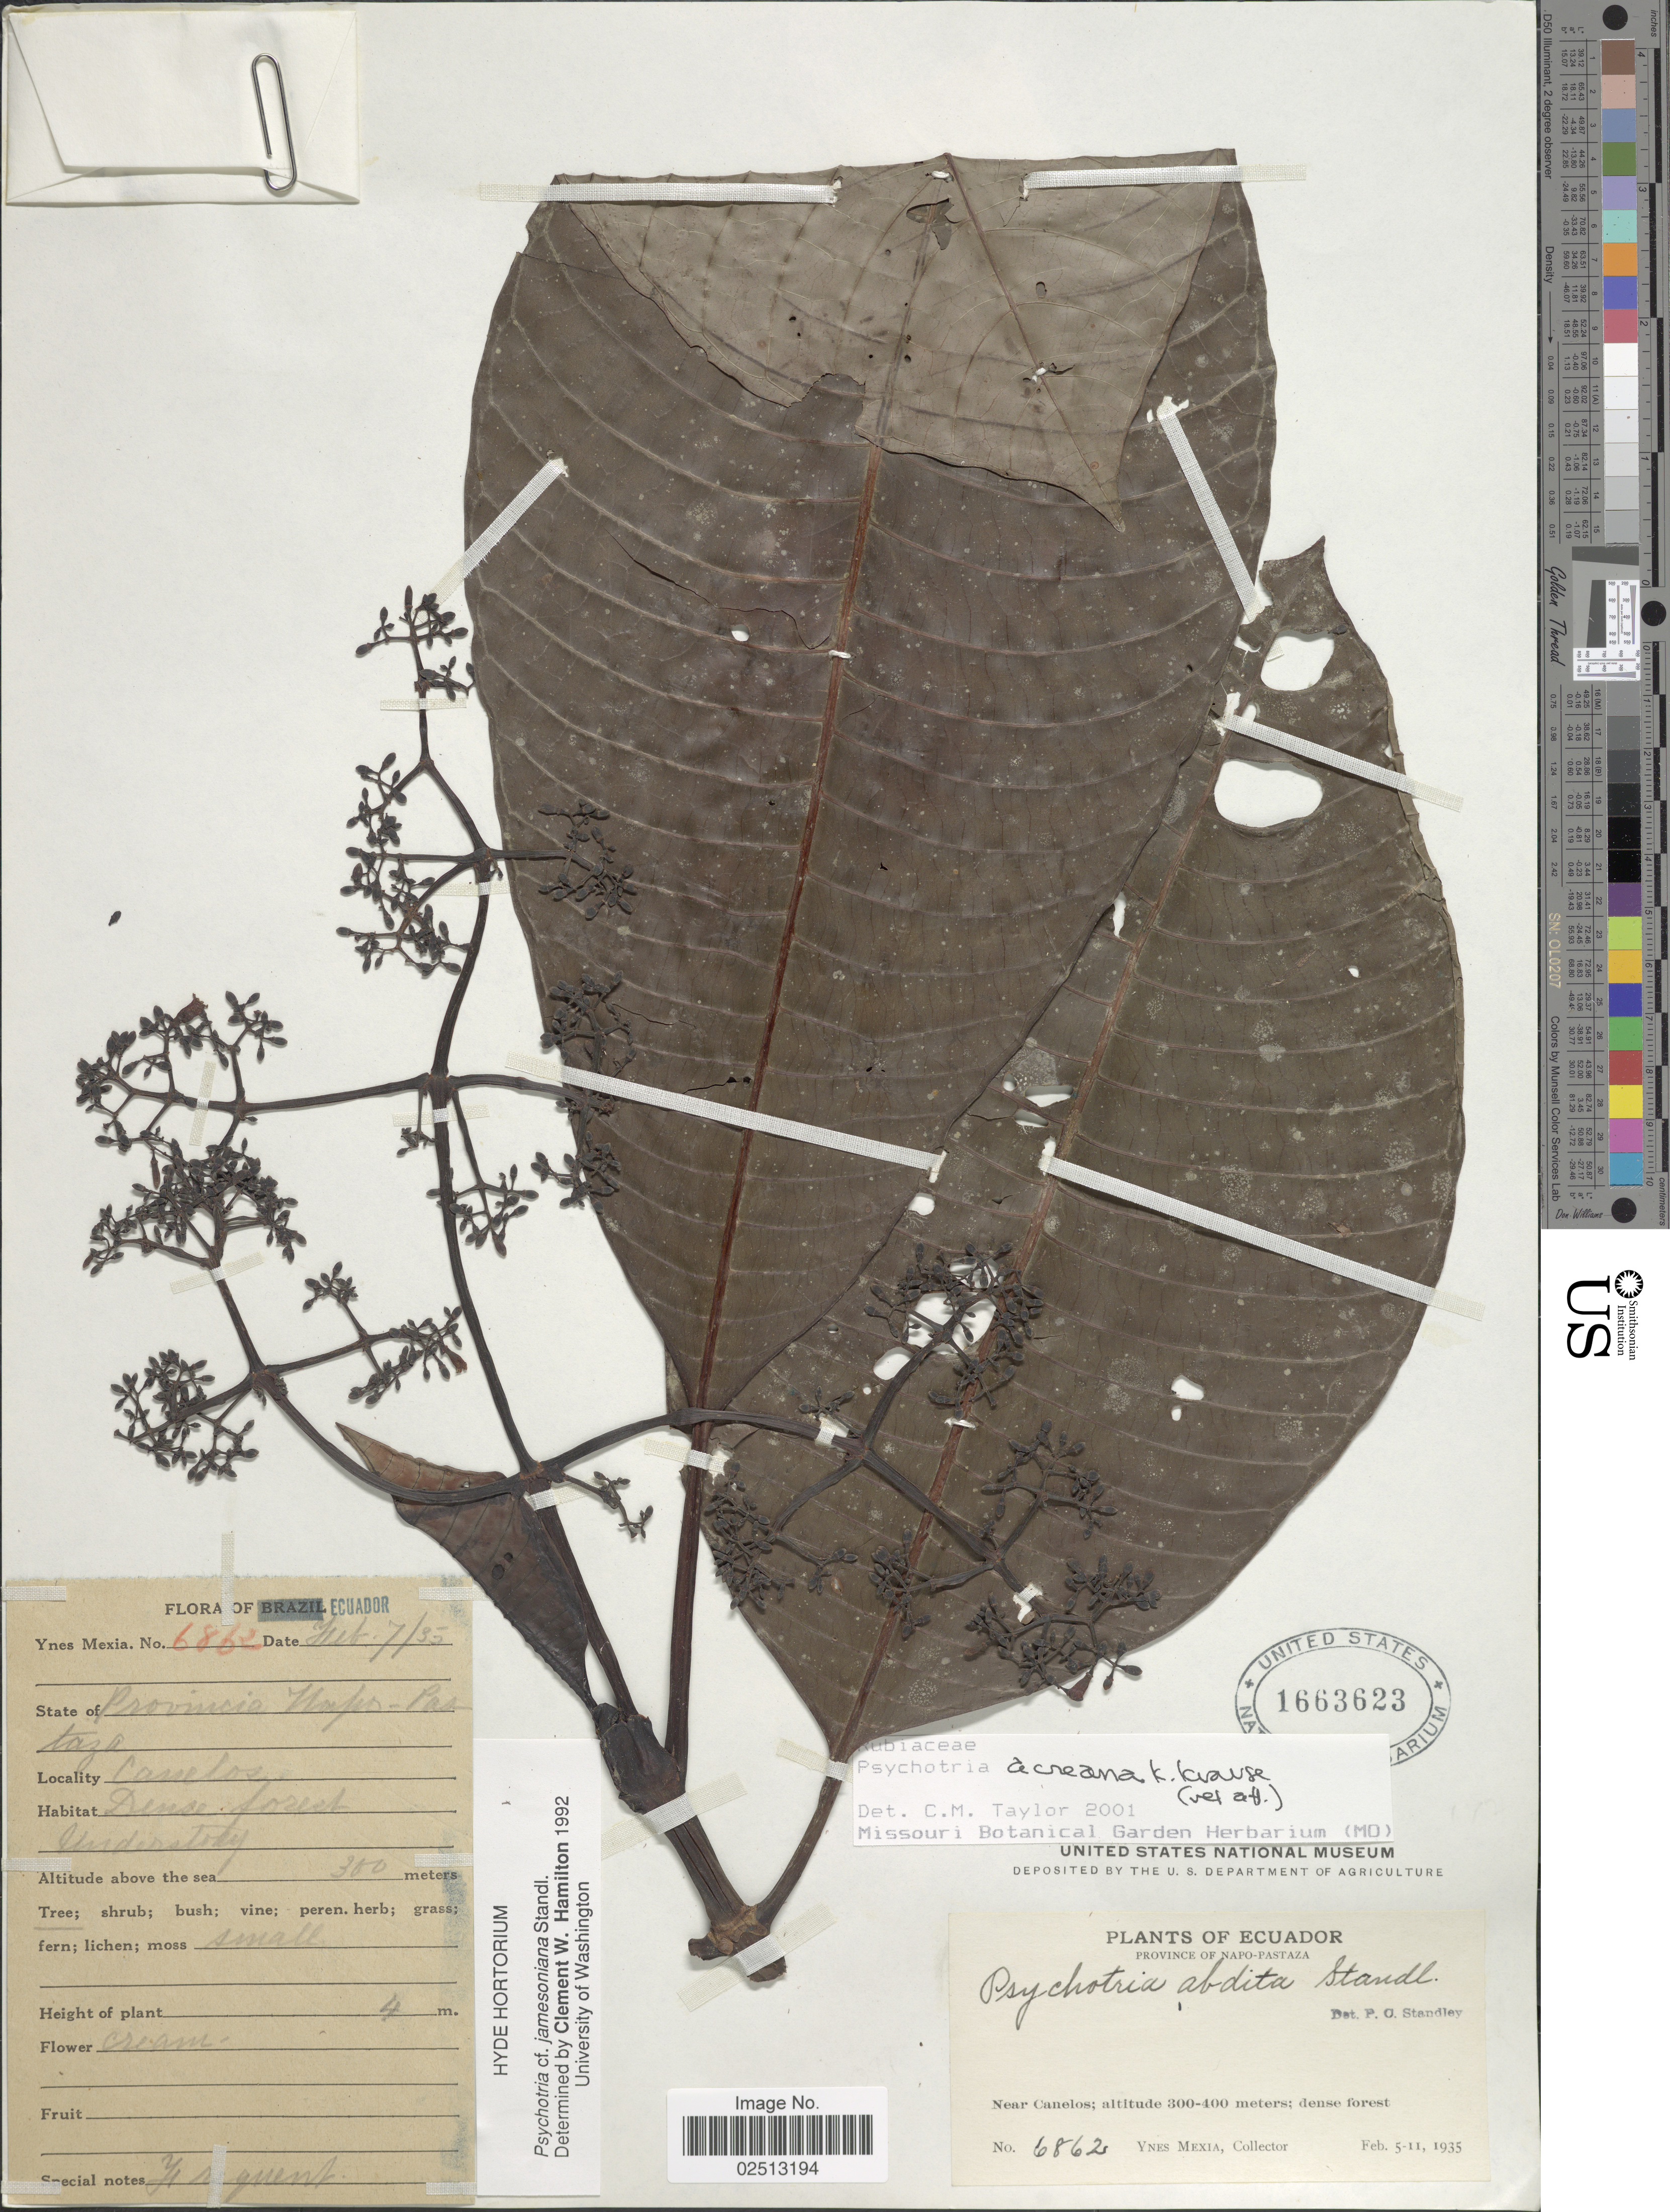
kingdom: Plantae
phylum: Tracheophyta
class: Magnoliopsida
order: Gentianales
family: Rubiaceae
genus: Psychotria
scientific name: Psychotria acreana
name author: K. Krause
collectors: Y. Mexia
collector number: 6862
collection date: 1935-02-02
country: Ecuador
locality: Near Canelos. Province Napo-Pastaza.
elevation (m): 300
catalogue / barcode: US 1663623